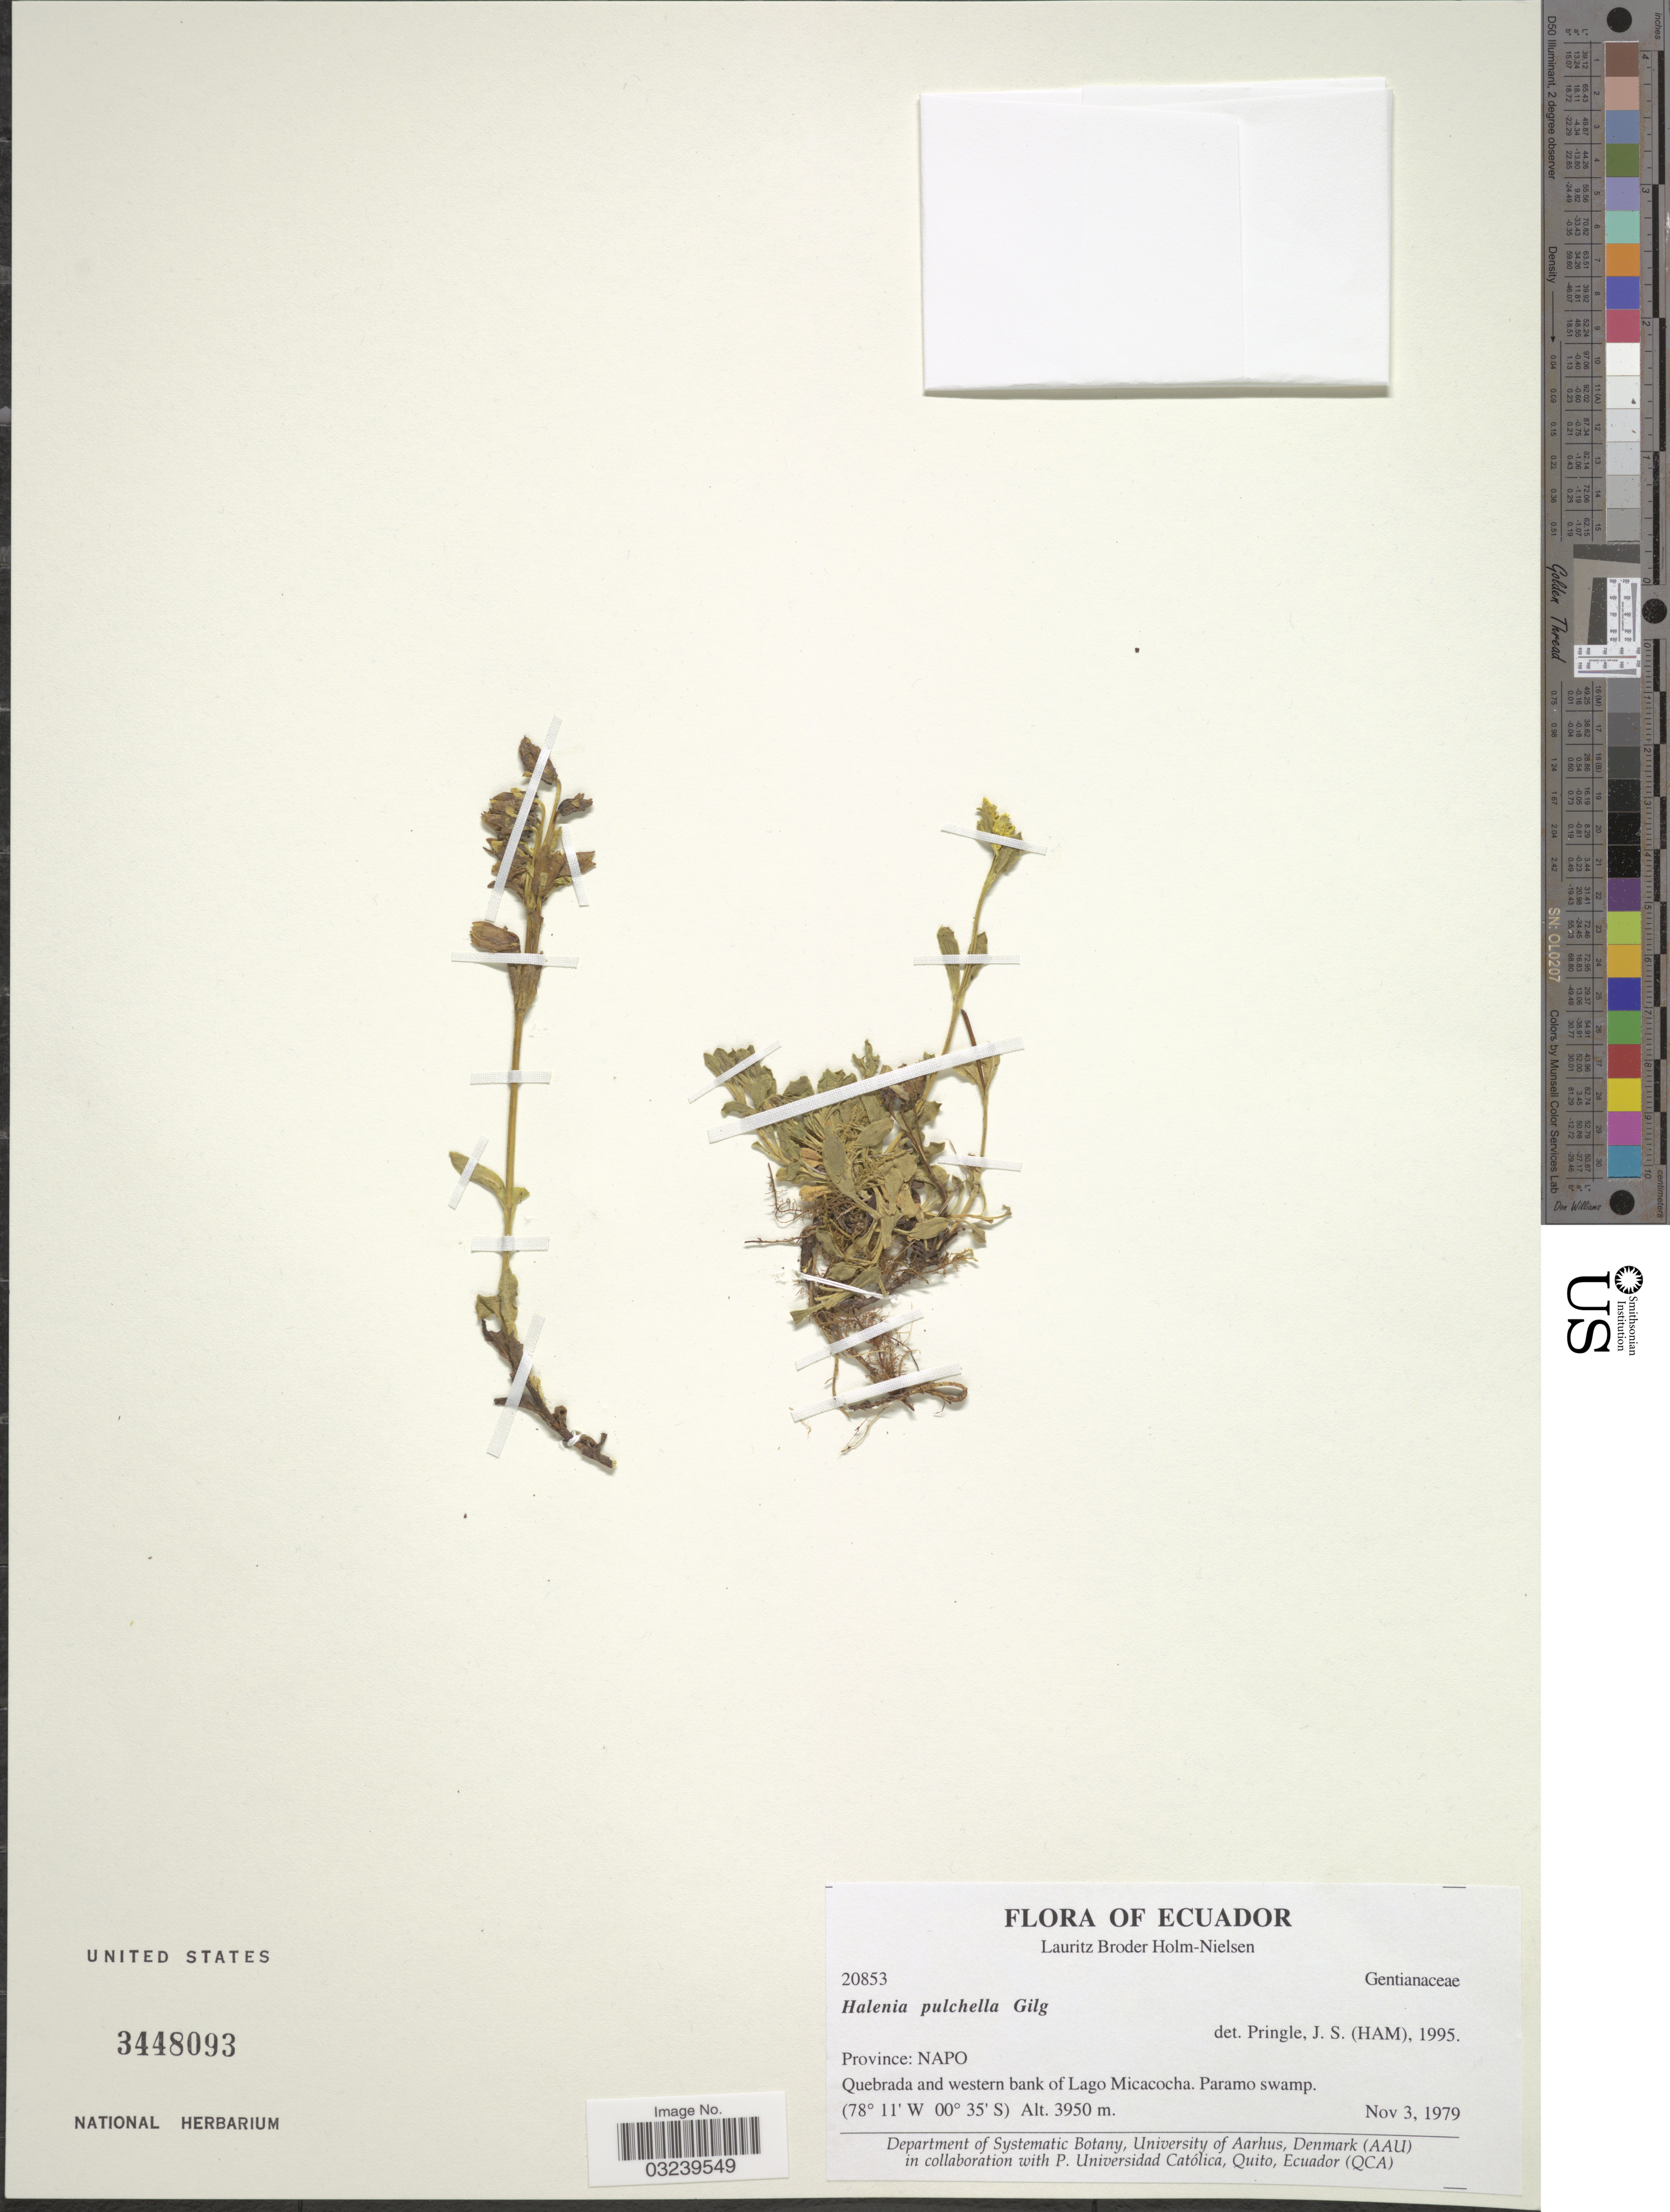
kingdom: Plantae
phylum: Tracheophyta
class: Magnoliopsida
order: Gentianales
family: Gentianaceae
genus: Halenia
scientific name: Halenia pulchella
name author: Gilg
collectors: L. B. Holm-Nielsen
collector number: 20853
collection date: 1979-11-03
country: Ecuador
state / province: Napo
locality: Quebrada and western bank of Lago Micacocha, Paramo swamp.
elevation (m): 3950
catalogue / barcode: US 3448093